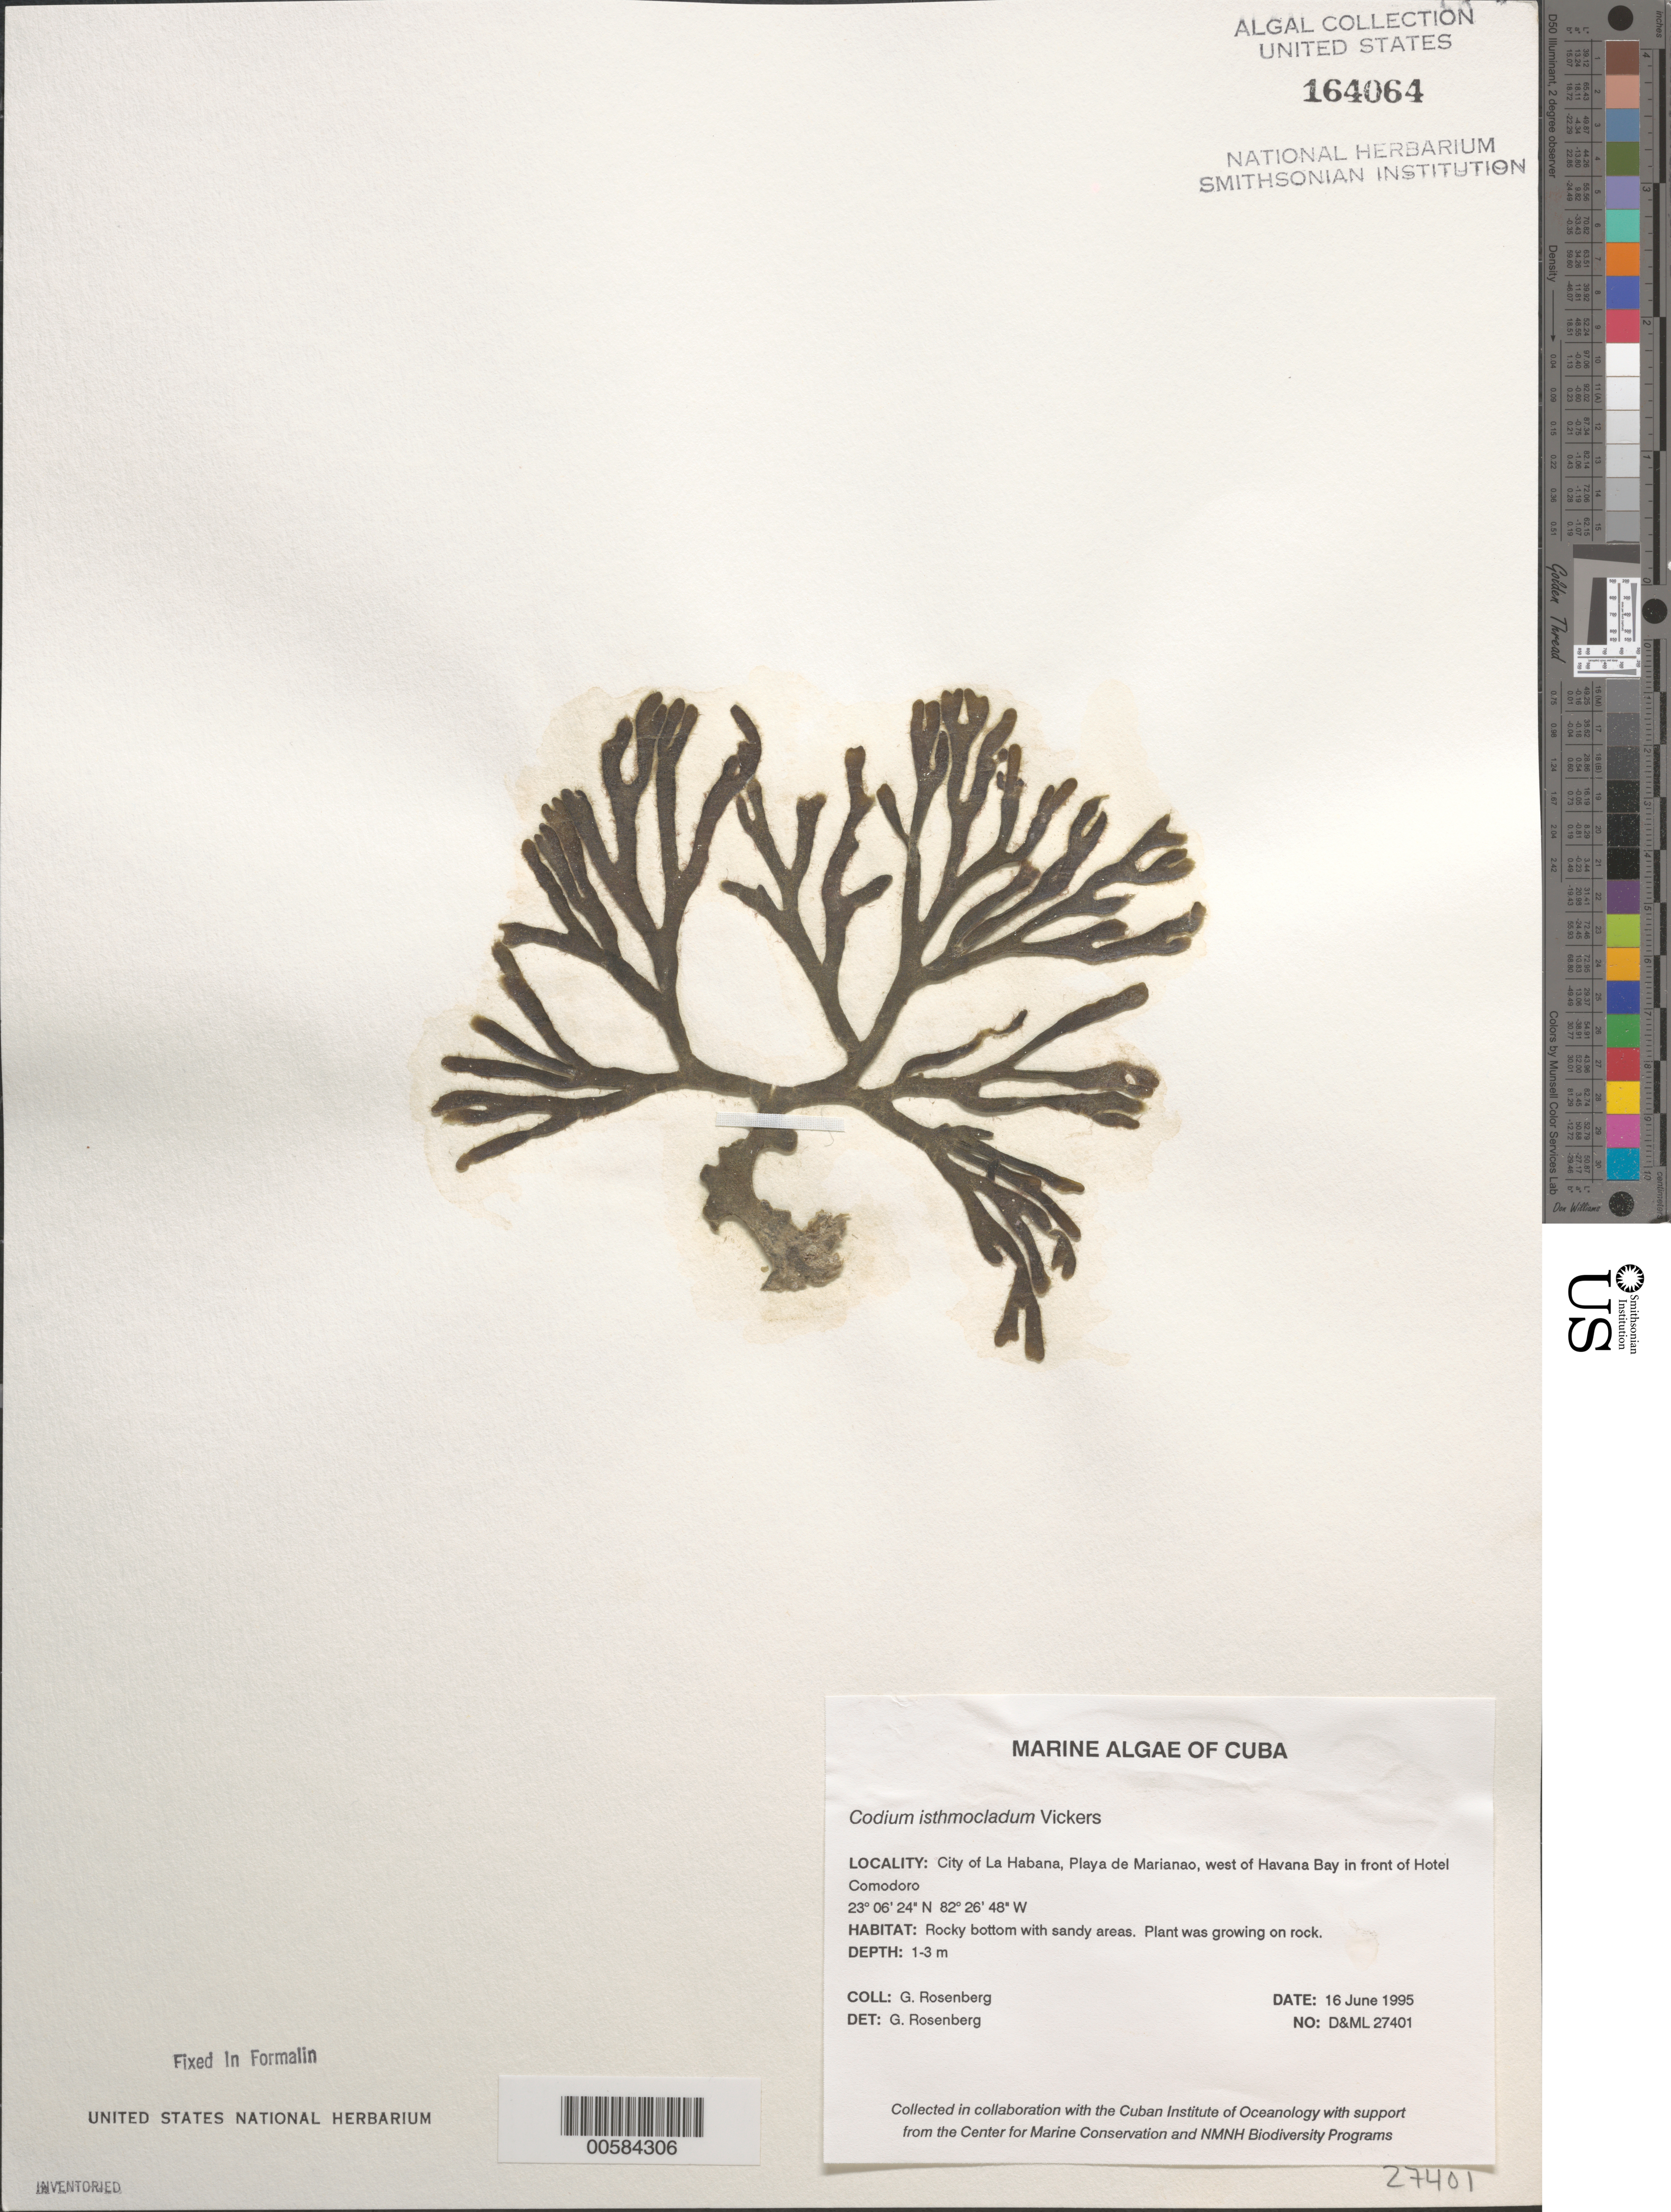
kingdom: Plantae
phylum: Chlorophyta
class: Ulvophyceae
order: Bryopsidales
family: Codiaceae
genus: Codium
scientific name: Codium isthmocladum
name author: Vickers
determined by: Rosenberg, G.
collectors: G. Rosenberg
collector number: D&ML 27401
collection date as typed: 16 Jun 1995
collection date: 1995-06-16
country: Cuba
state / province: La Habana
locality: La habana, playa de marianao, hotel comodoro, west of havana bay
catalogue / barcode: US 164064